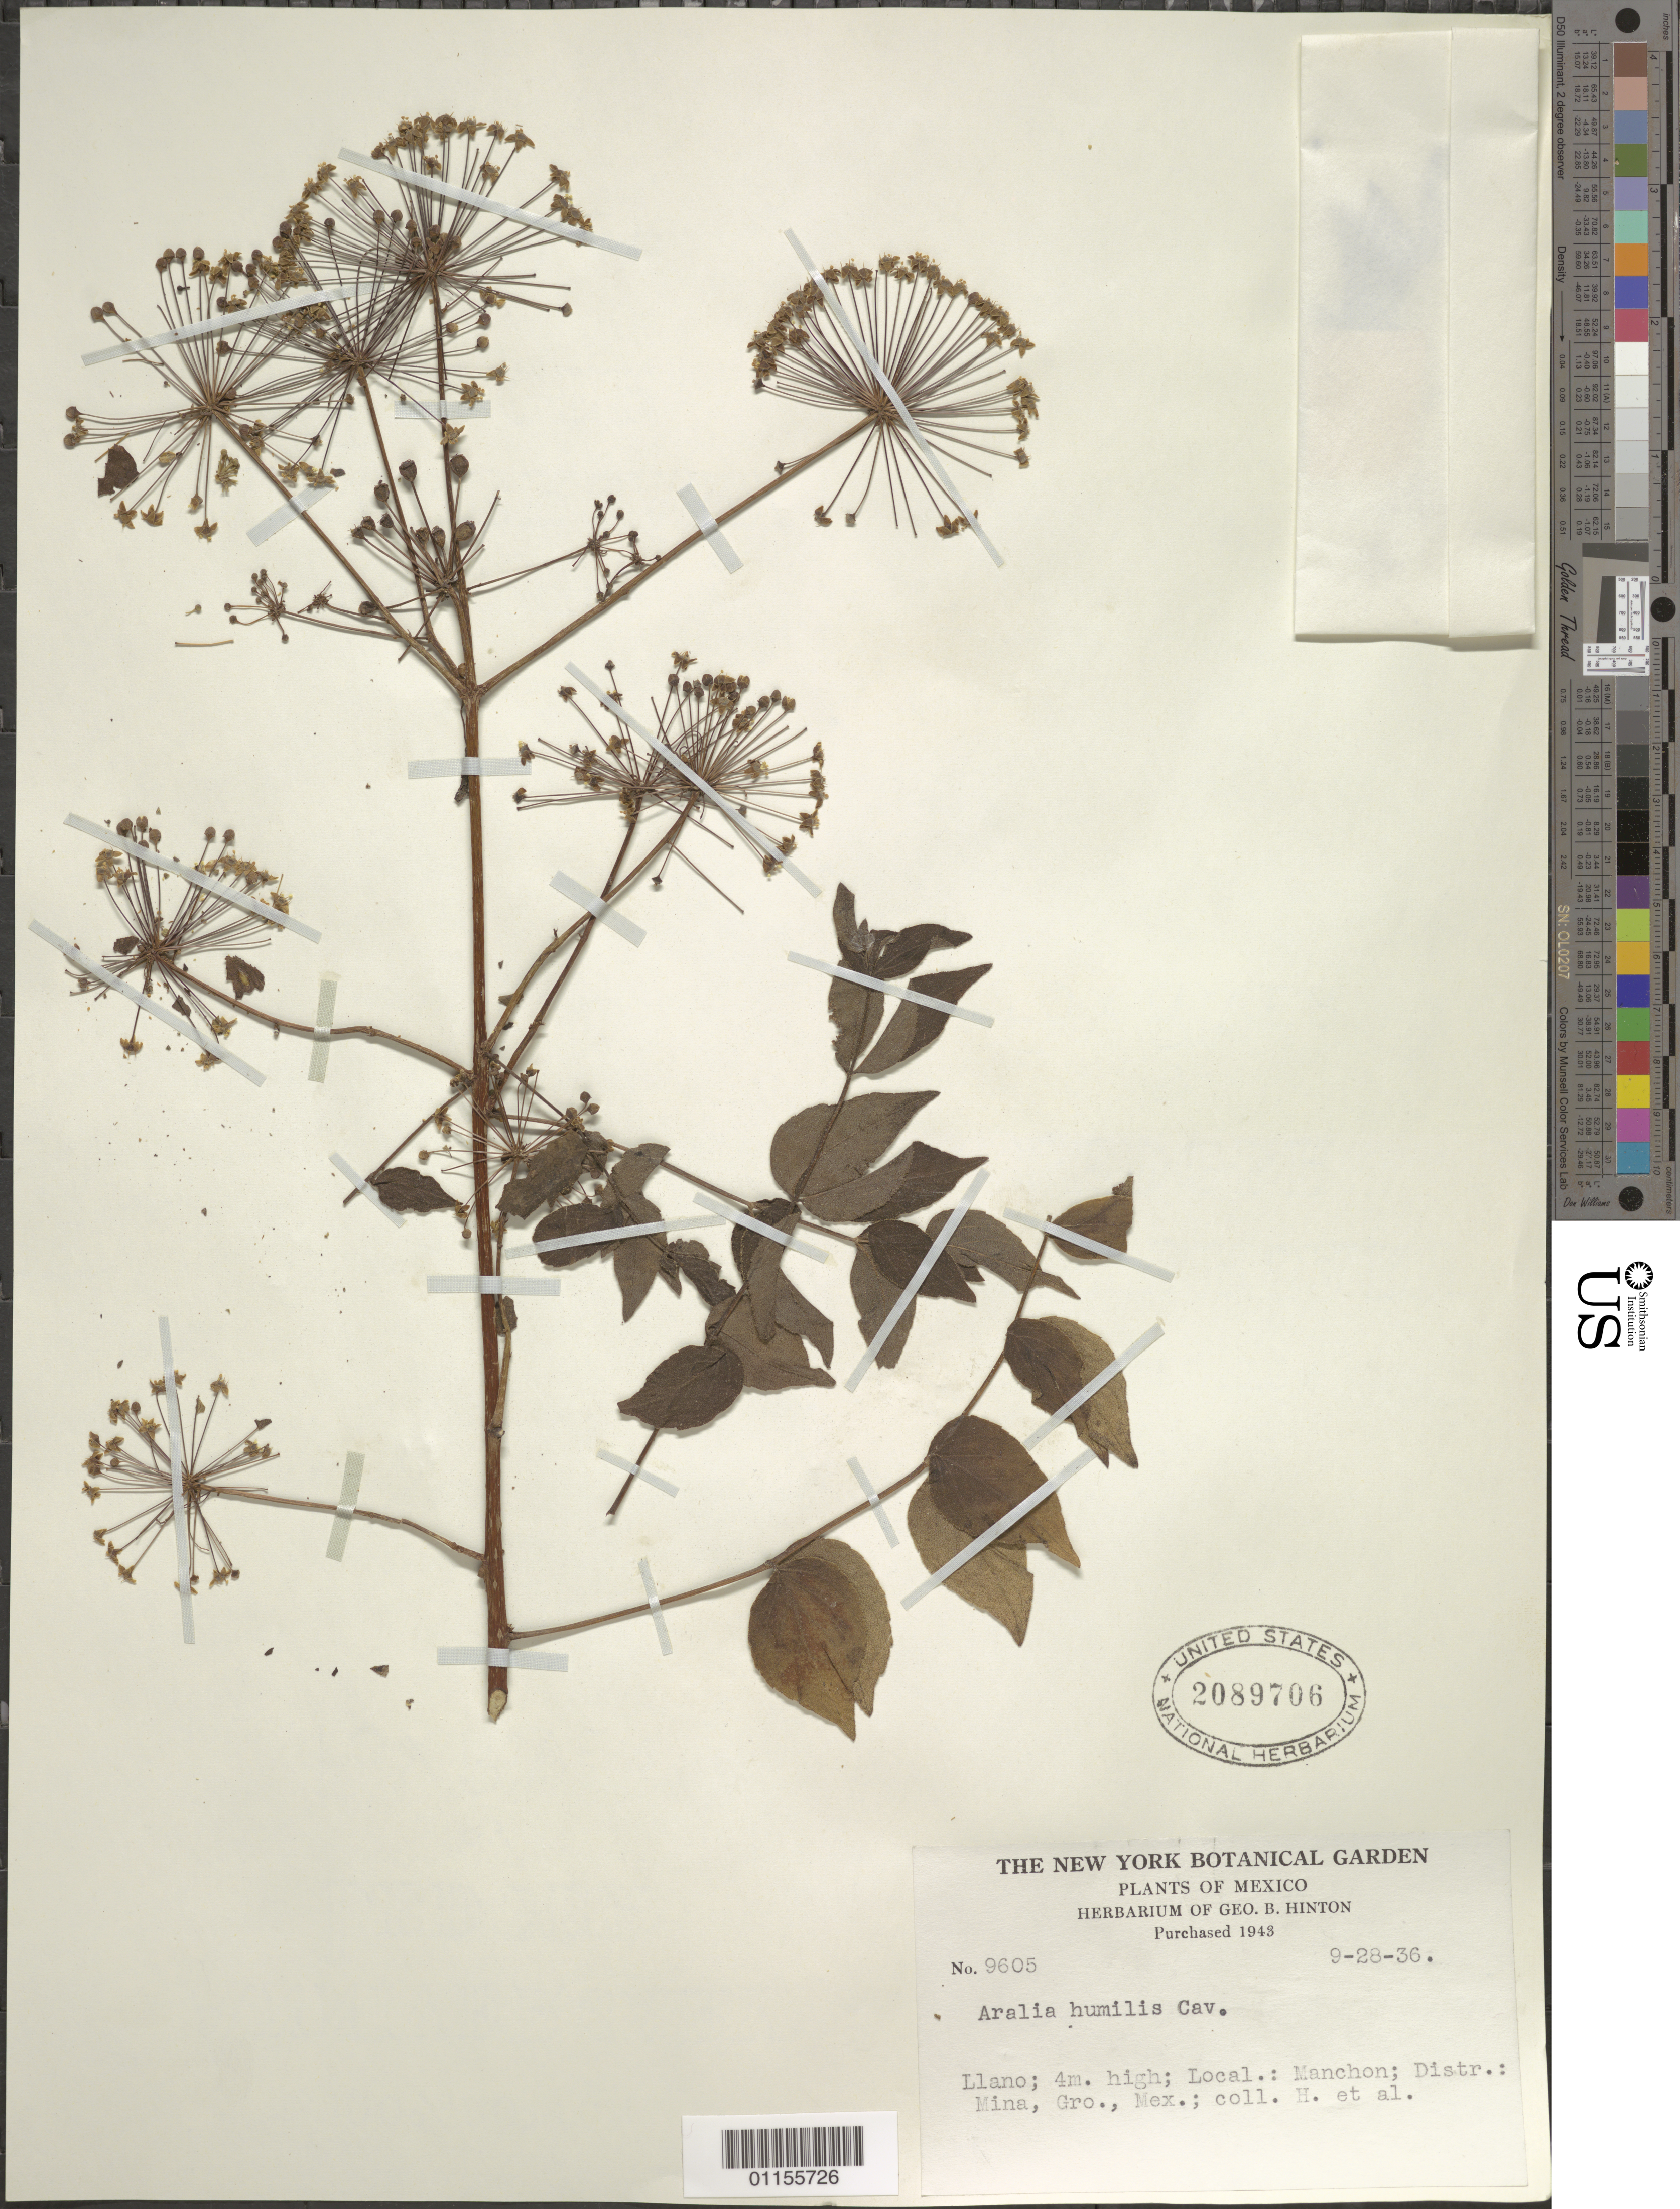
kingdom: Plantae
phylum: Tracheophyta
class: Magnoliopsida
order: Apiales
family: Araliaceae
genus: Aralia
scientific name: Aralia humilis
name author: Cav.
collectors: G. B. Hinton et al.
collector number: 9605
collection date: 1936-09-28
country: Mexico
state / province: Nuevo León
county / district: Mina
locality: Manchon.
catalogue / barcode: US 2089706